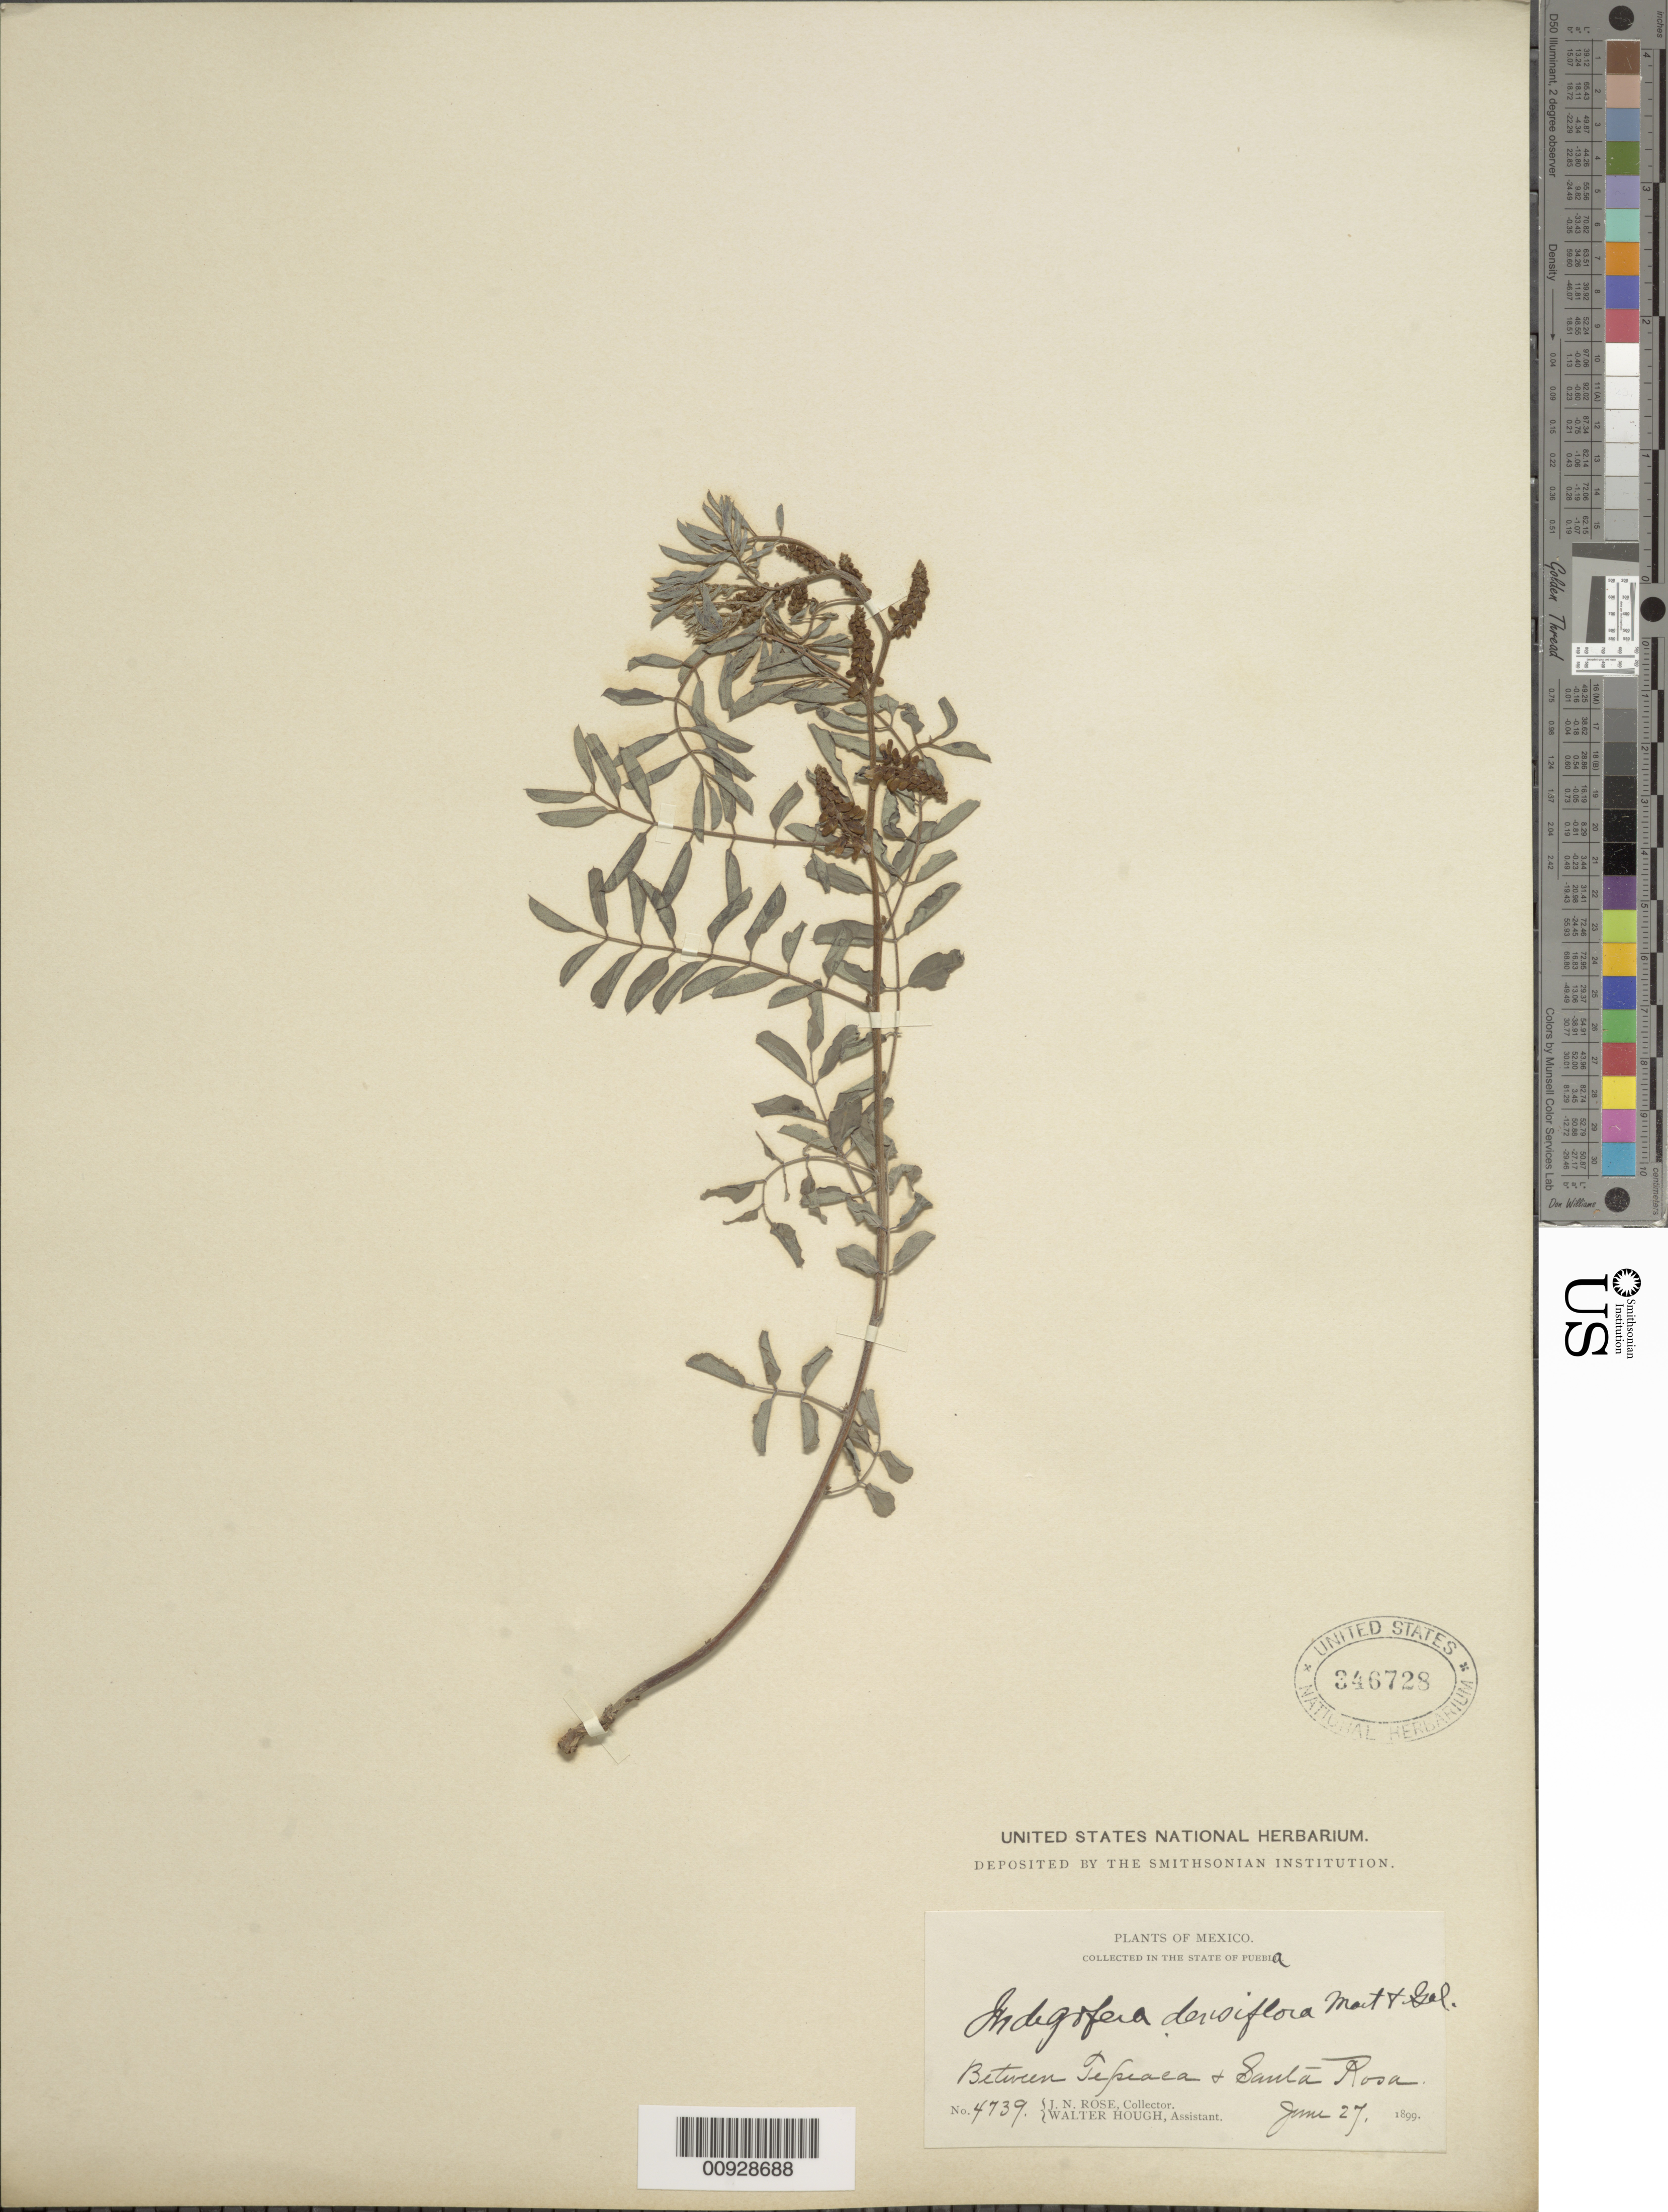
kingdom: Plantae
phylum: Tracheophyta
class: Magnoliopsida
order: Fabales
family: Fabaceae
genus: Indigofera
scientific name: Indigofera densiflora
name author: M. Martens & Galeotti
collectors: J. N. Rose & W. Hough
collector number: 4739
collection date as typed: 27 Jun 1899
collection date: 1899-06-27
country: Mexico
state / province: Puebla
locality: Between Tepeaca & Santa Rosa.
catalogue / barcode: US 346728